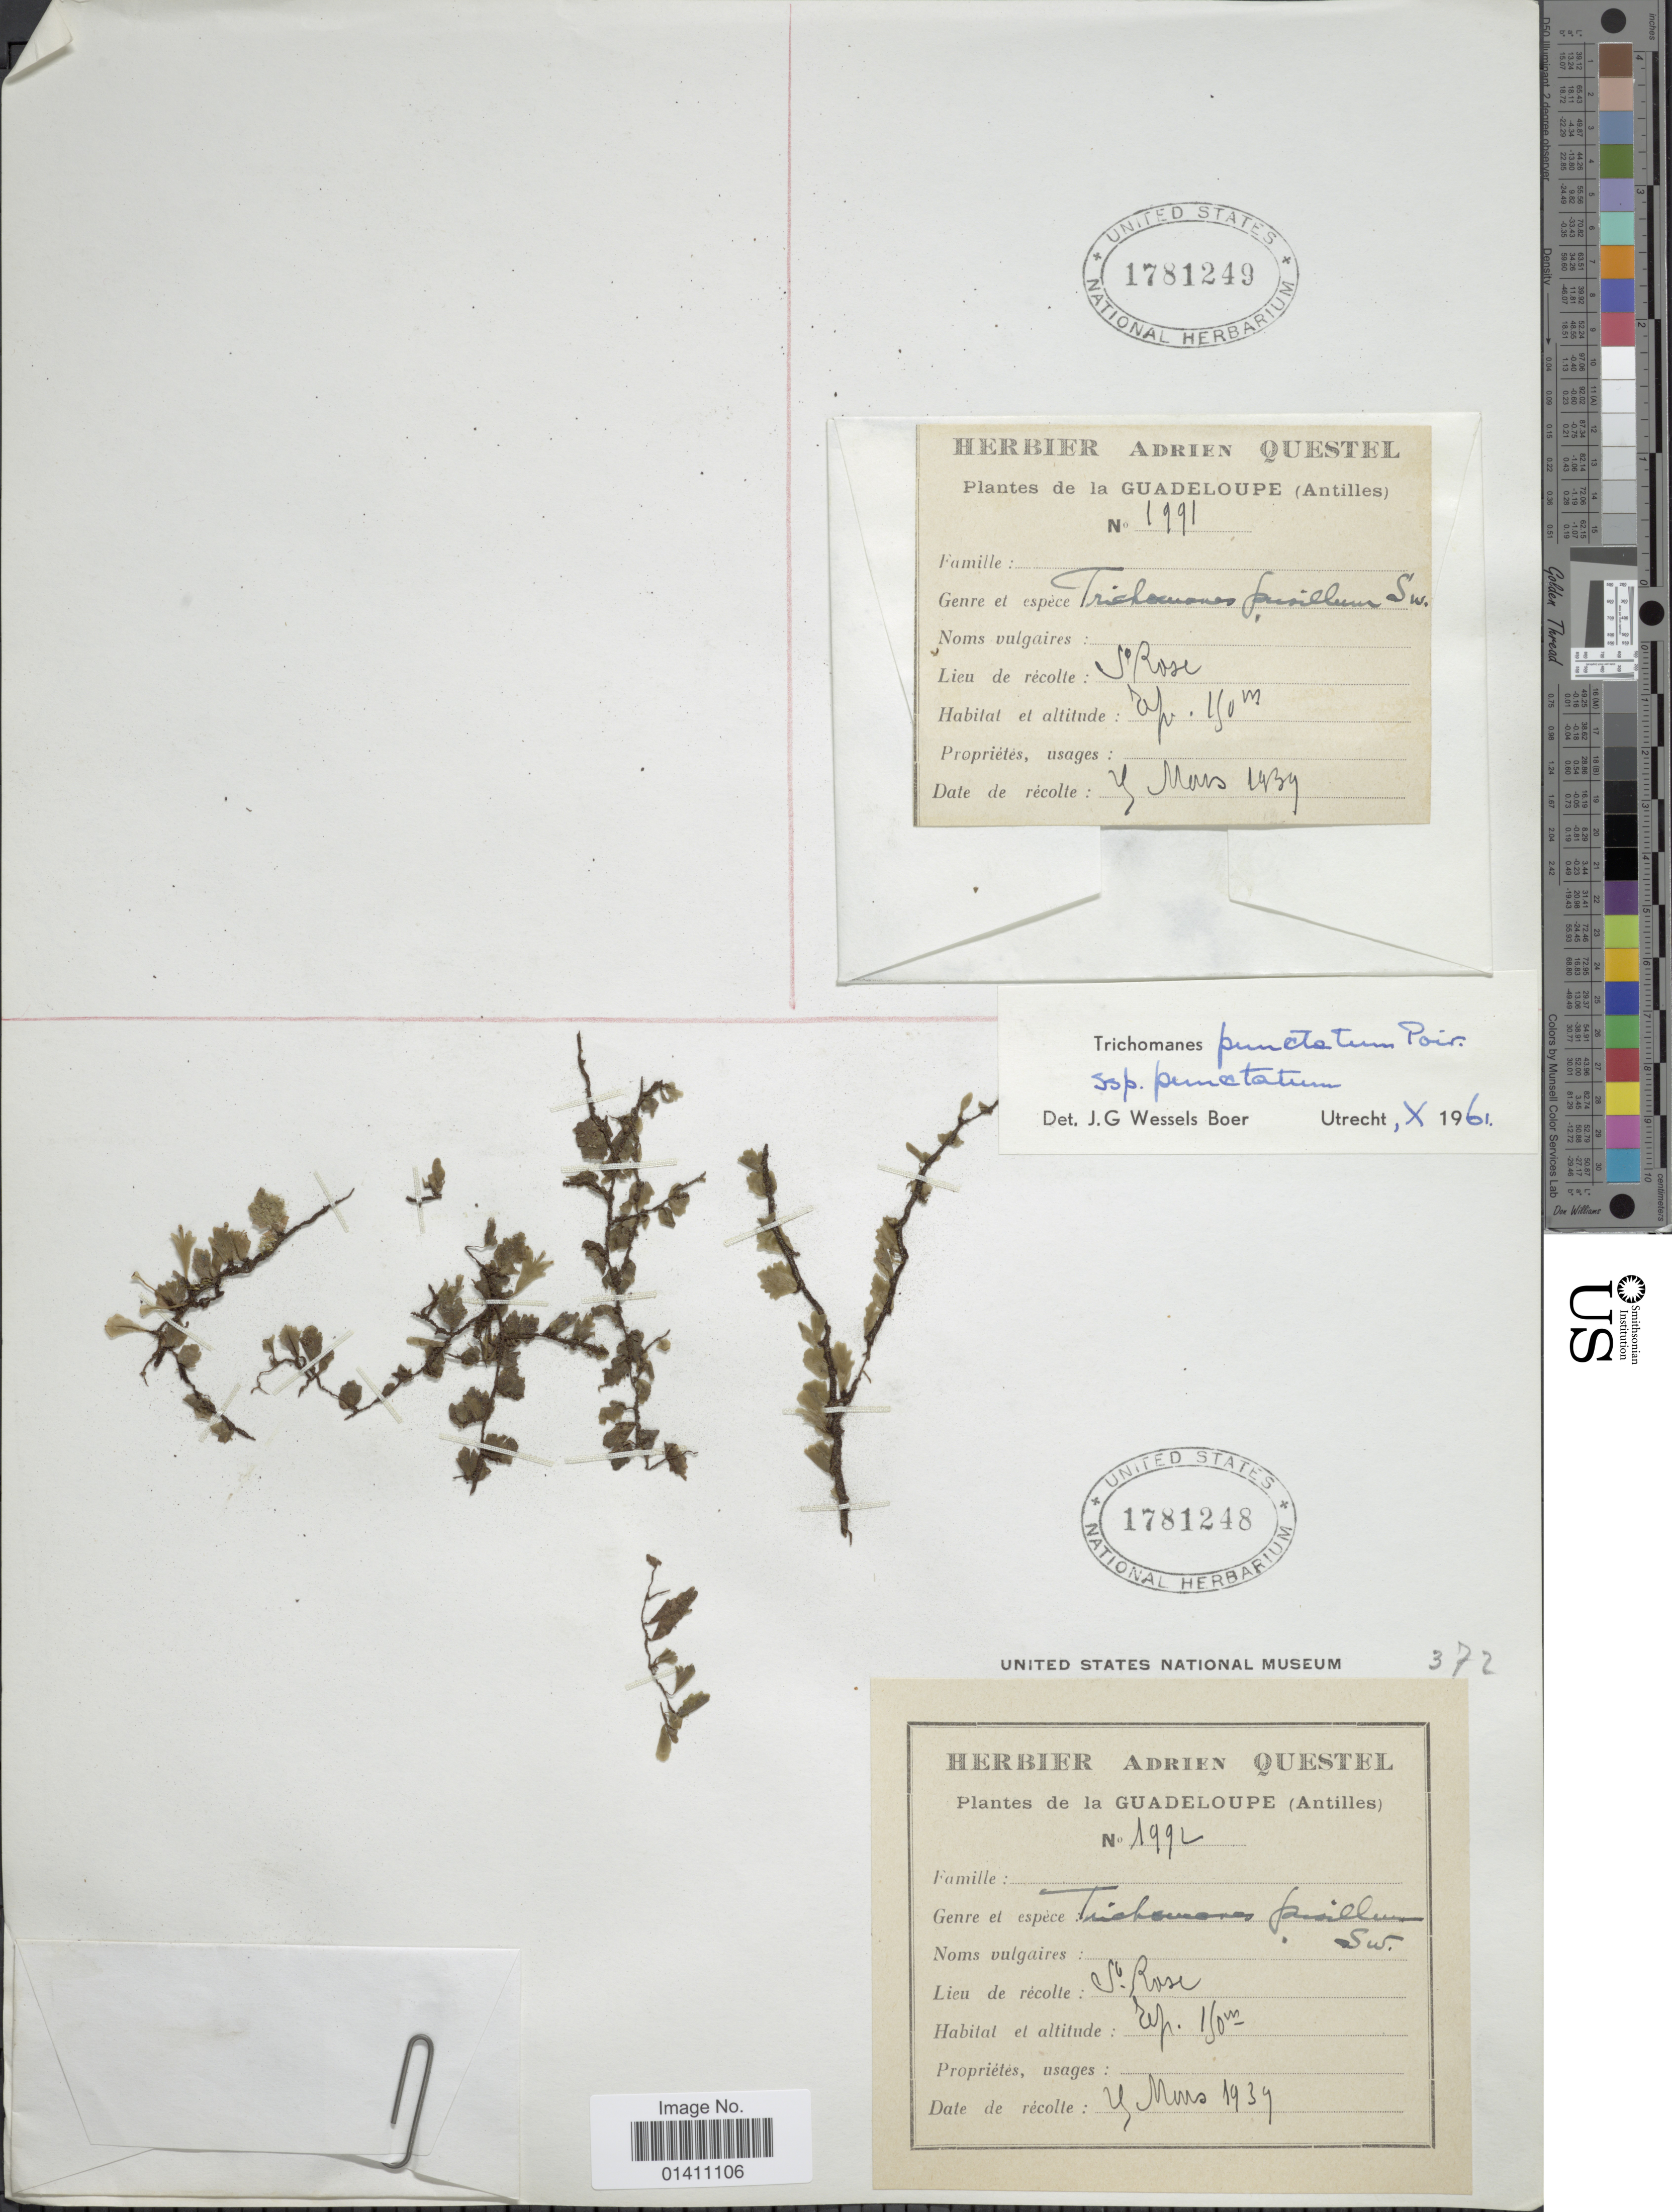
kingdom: Plantae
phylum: Tracheophyta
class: Polypodiopsida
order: Hymenophyllales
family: Hymenophyllaceae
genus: Didymoglossum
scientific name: Didymoglossum punctatum subsp. punctatum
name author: (Poir.) Desv.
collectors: A. Questel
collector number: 1992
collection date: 1939-03-04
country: Guadeloupe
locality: Antilles. St. Rose.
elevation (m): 150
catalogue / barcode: US 1781248